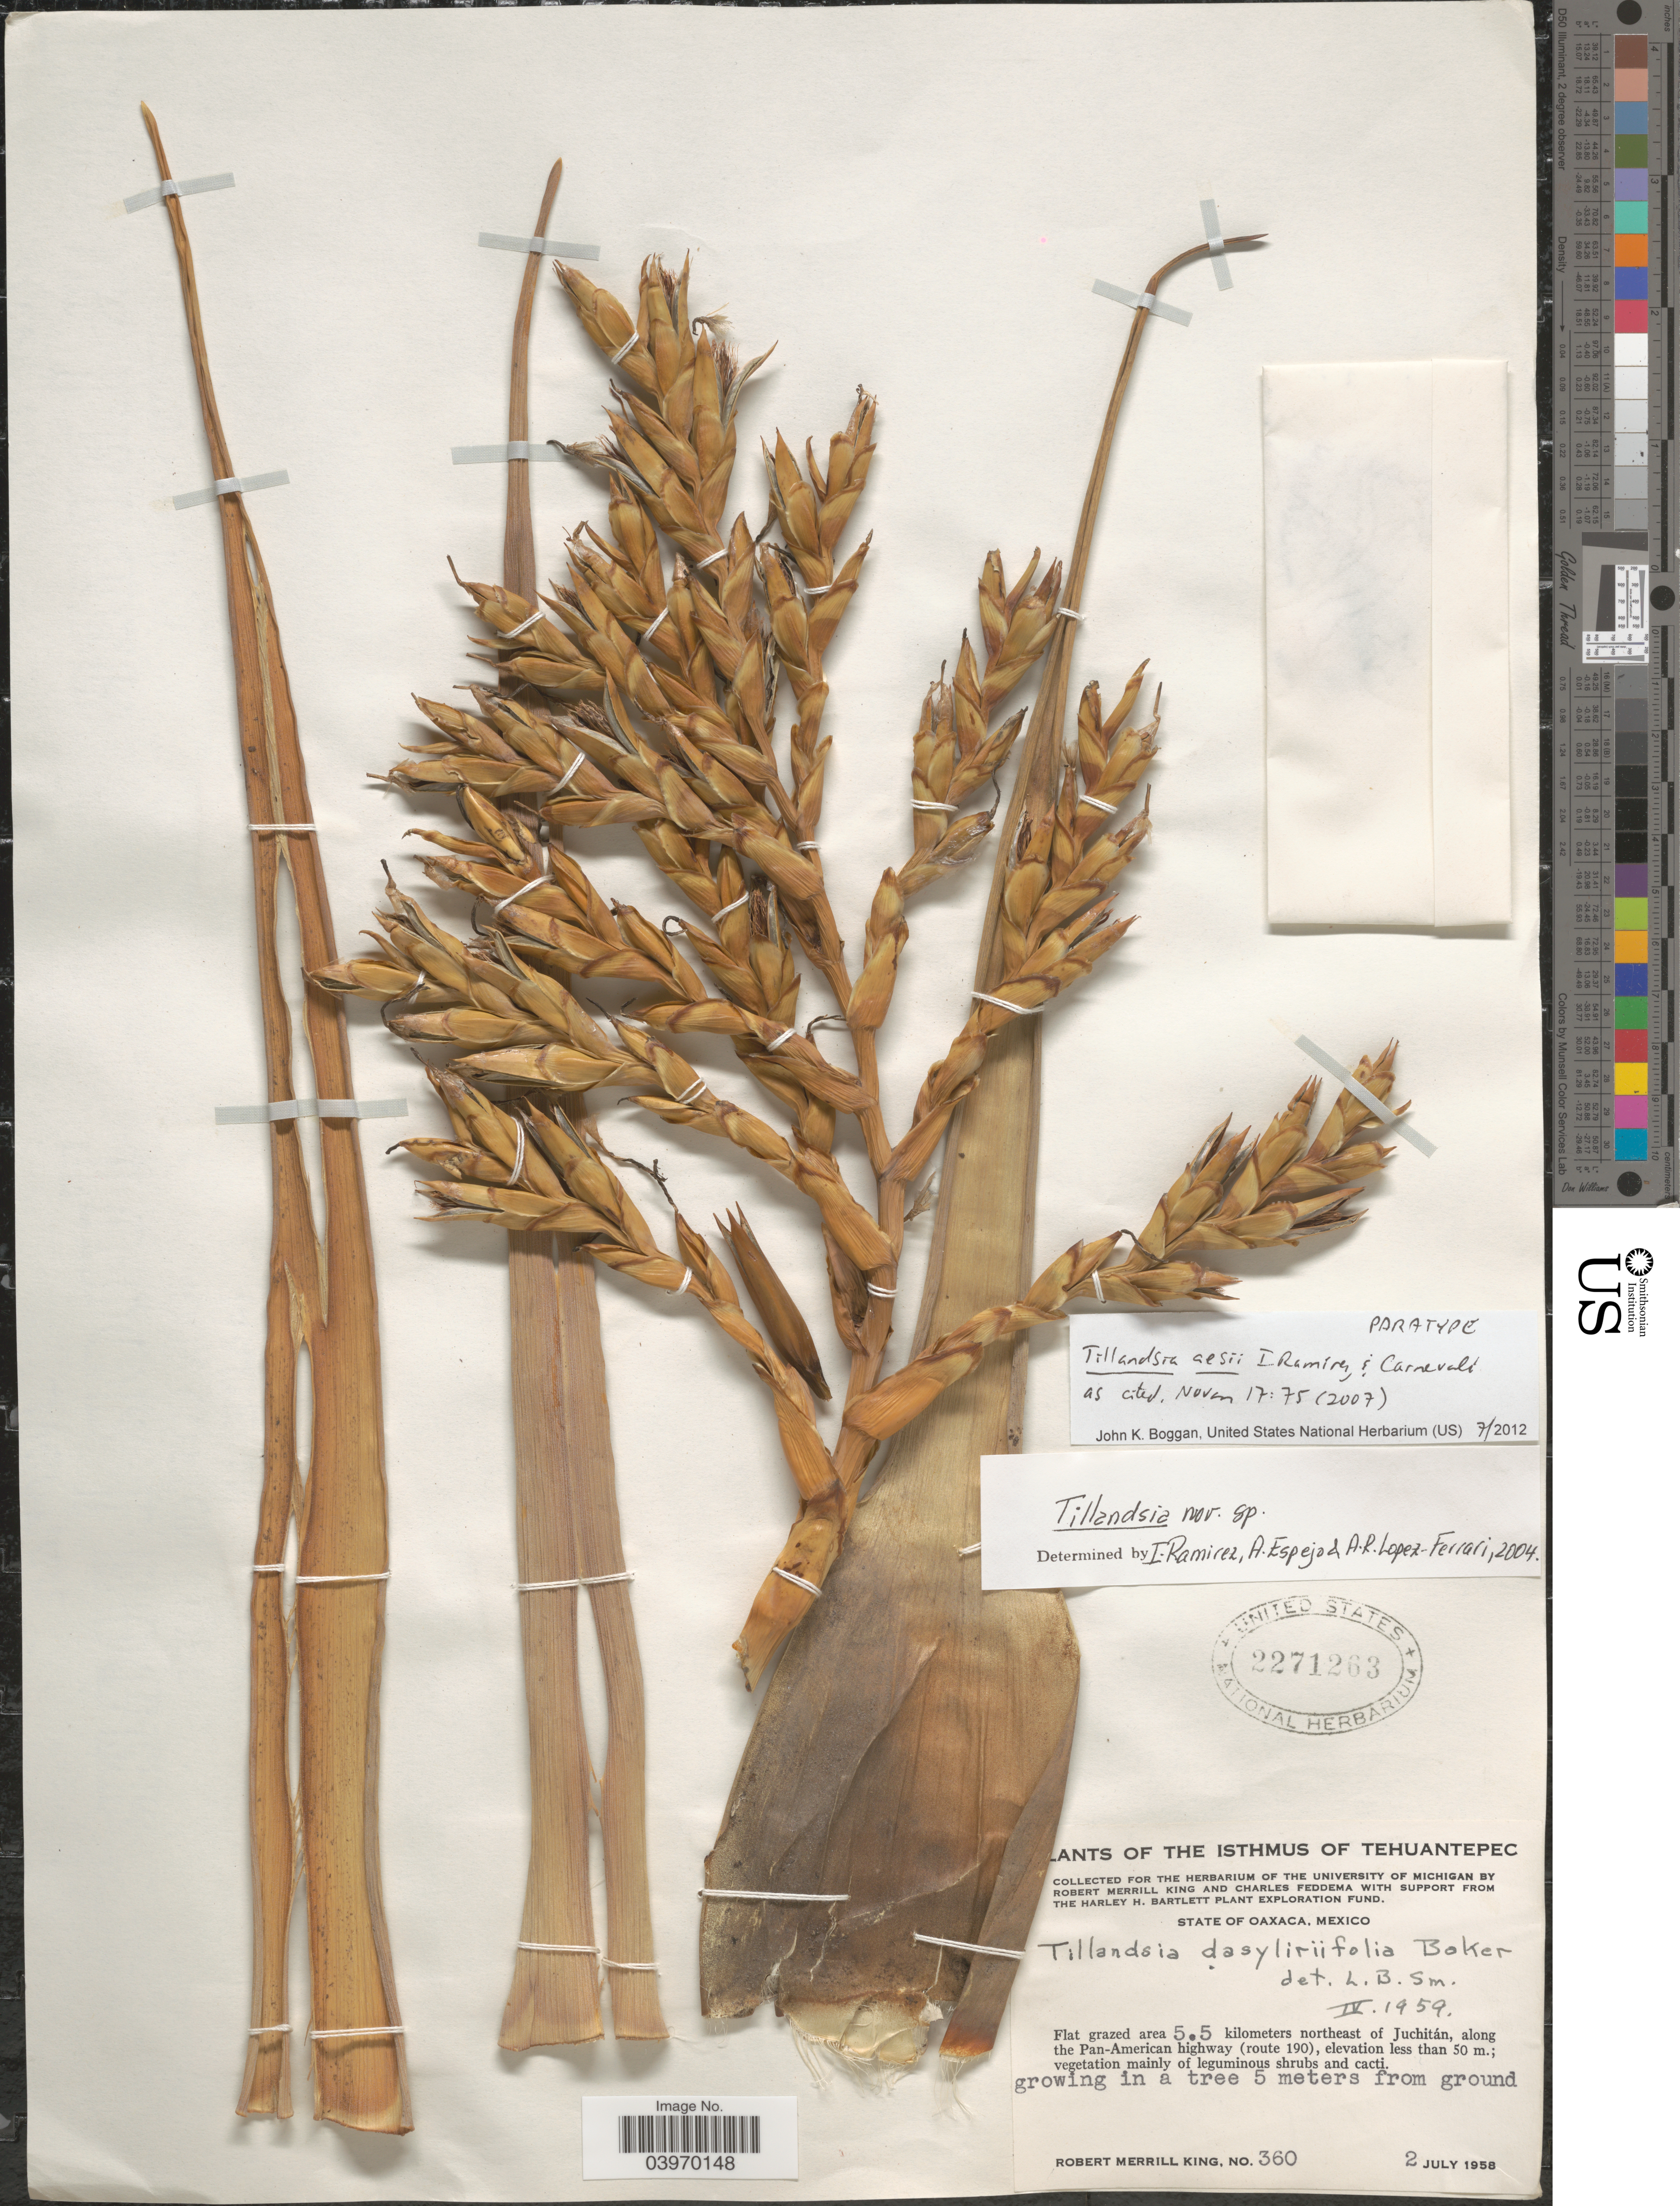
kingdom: Plantae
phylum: Tracheophyta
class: Liliopsida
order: Poales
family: Bromeliaceae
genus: Tillandsia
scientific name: Tillandsia aesii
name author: I. Ramírez & Carnevali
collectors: R. M. King & C. Feddema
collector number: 360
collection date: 1958-07-02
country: Mexico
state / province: Oaxaca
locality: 5.5 kilometers northeast of Juchitlán, along the Pan-american highway (route 190).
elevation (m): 50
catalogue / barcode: US 2271263